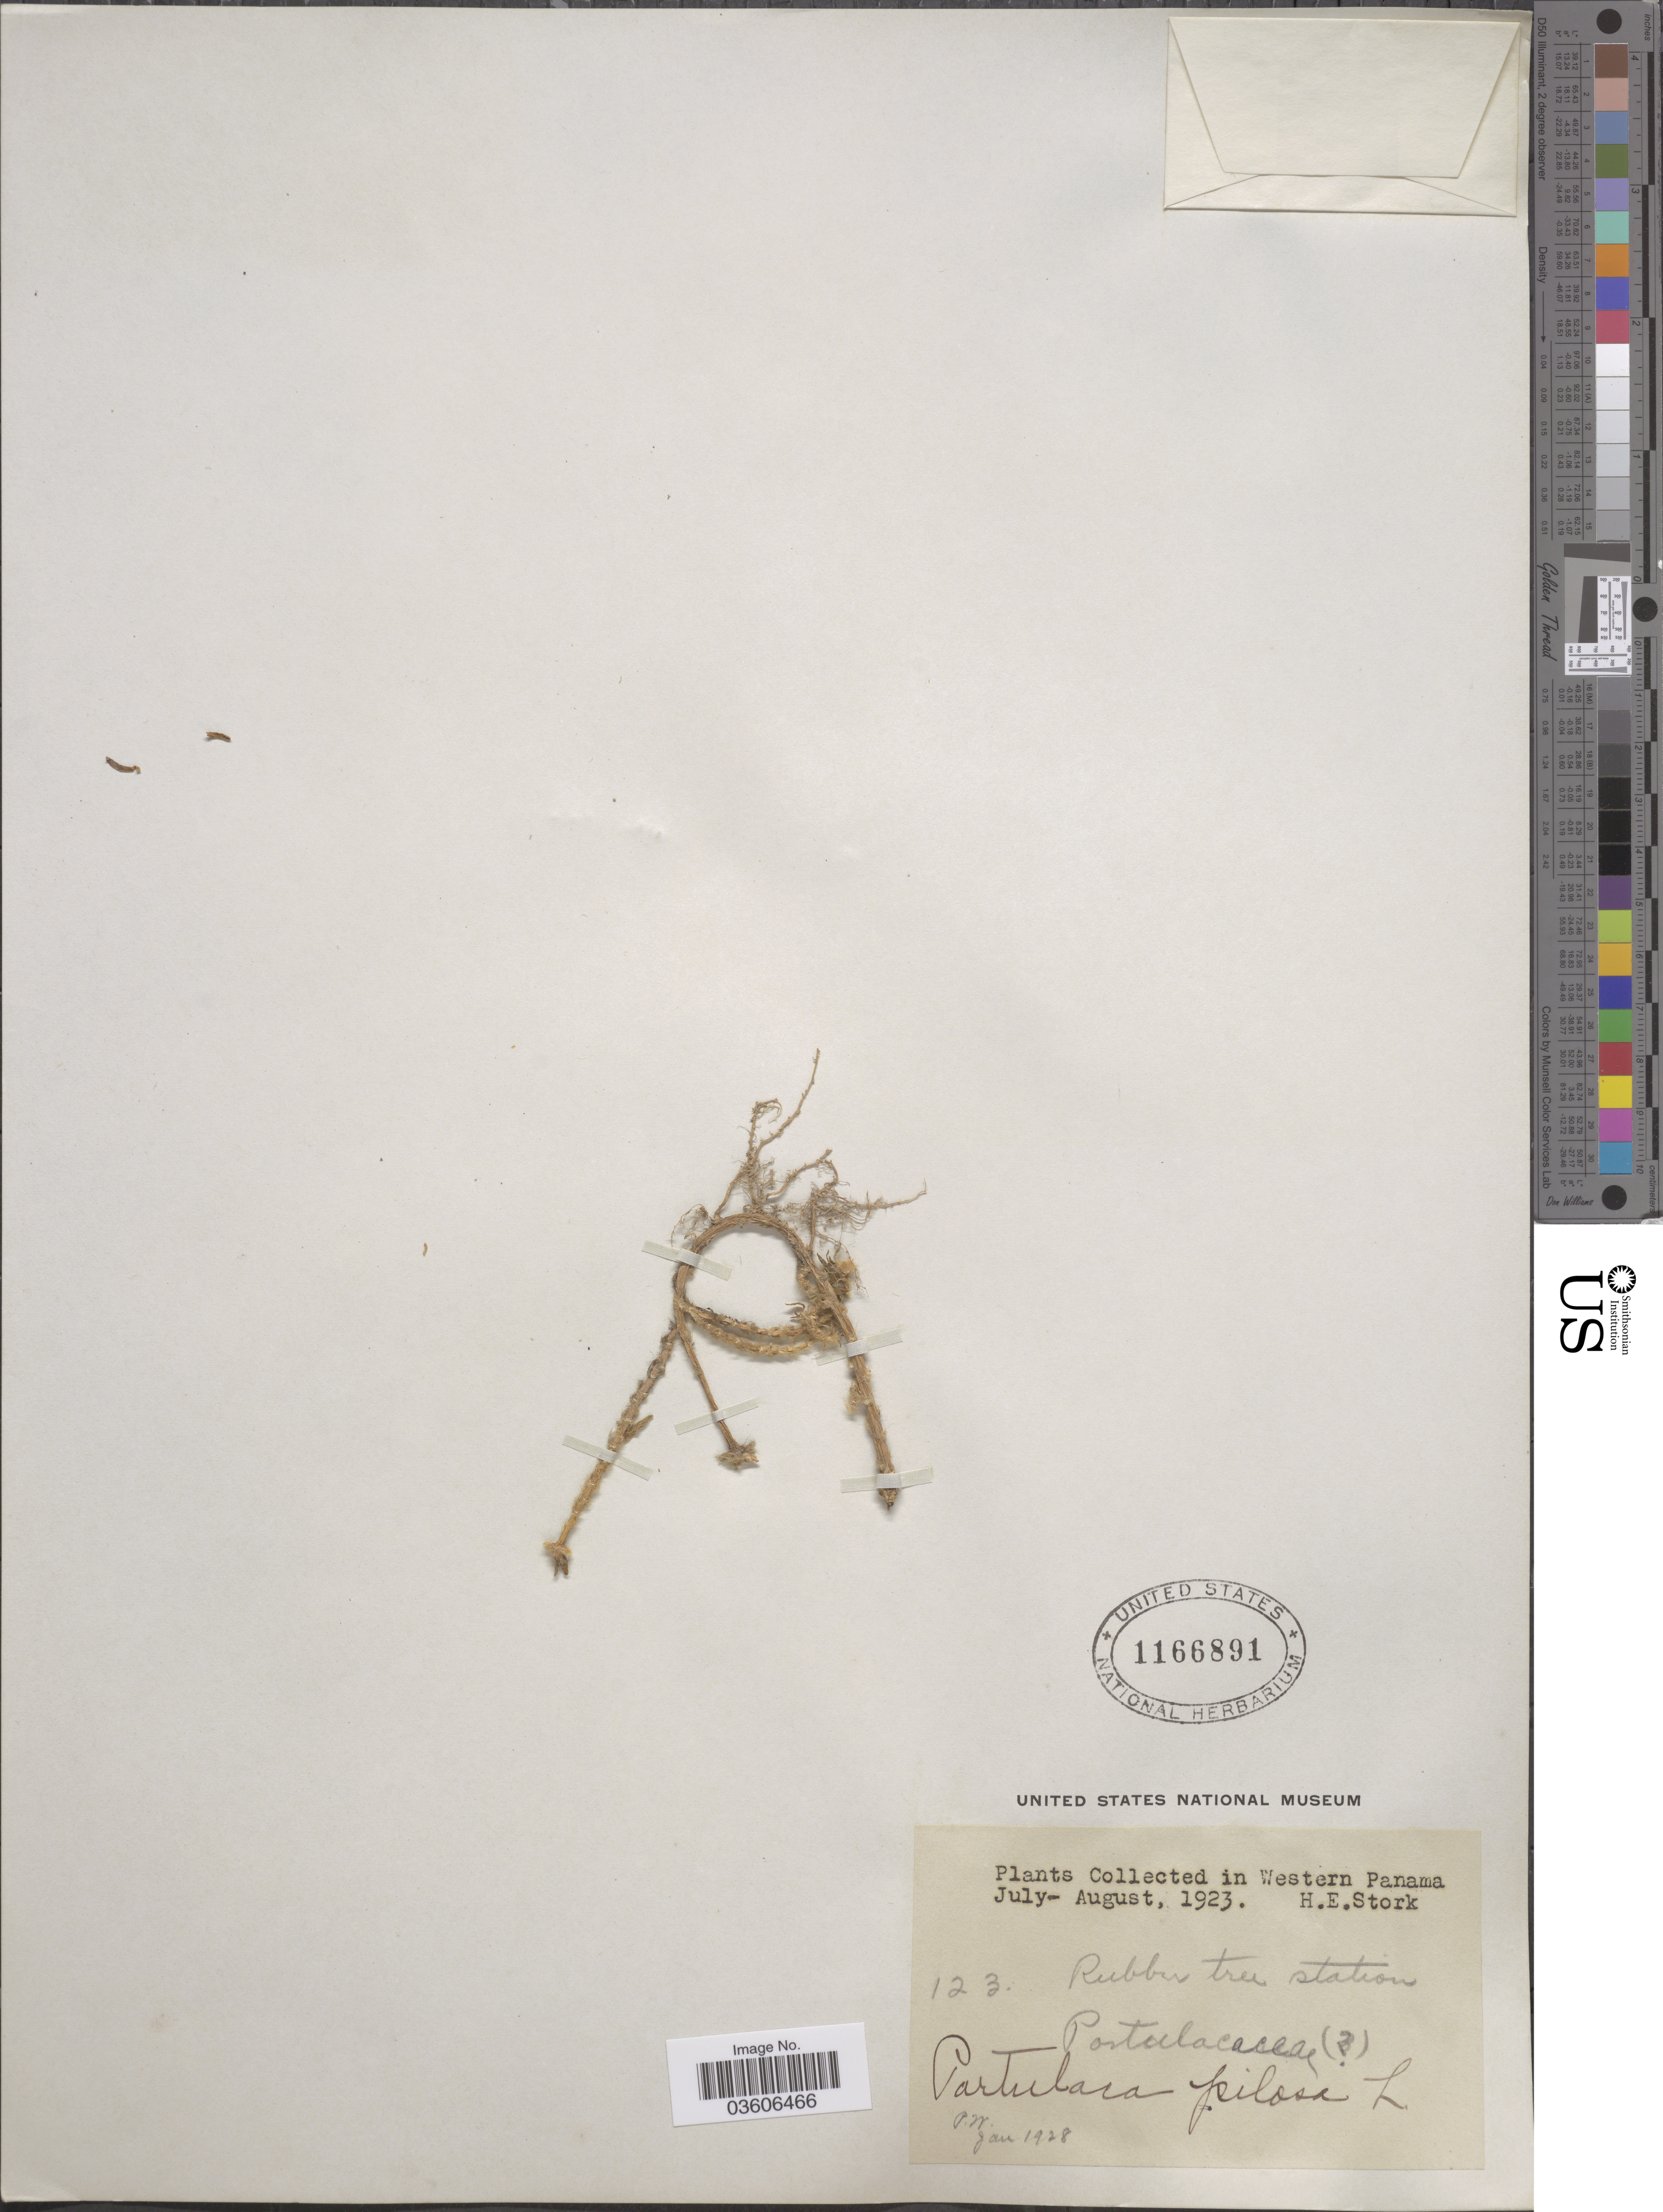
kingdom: Plantae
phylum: Tracheophyta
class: Magnoliopsida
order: Caryophyllales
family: Portulacaceae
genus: Portulaca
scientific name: Portulaca pilosa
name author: L.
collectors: H. E. Stork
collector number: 123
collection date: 1923-07/1923-08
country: Panama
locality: Western Panama. Rubber tree station.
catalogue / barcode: US 1166891